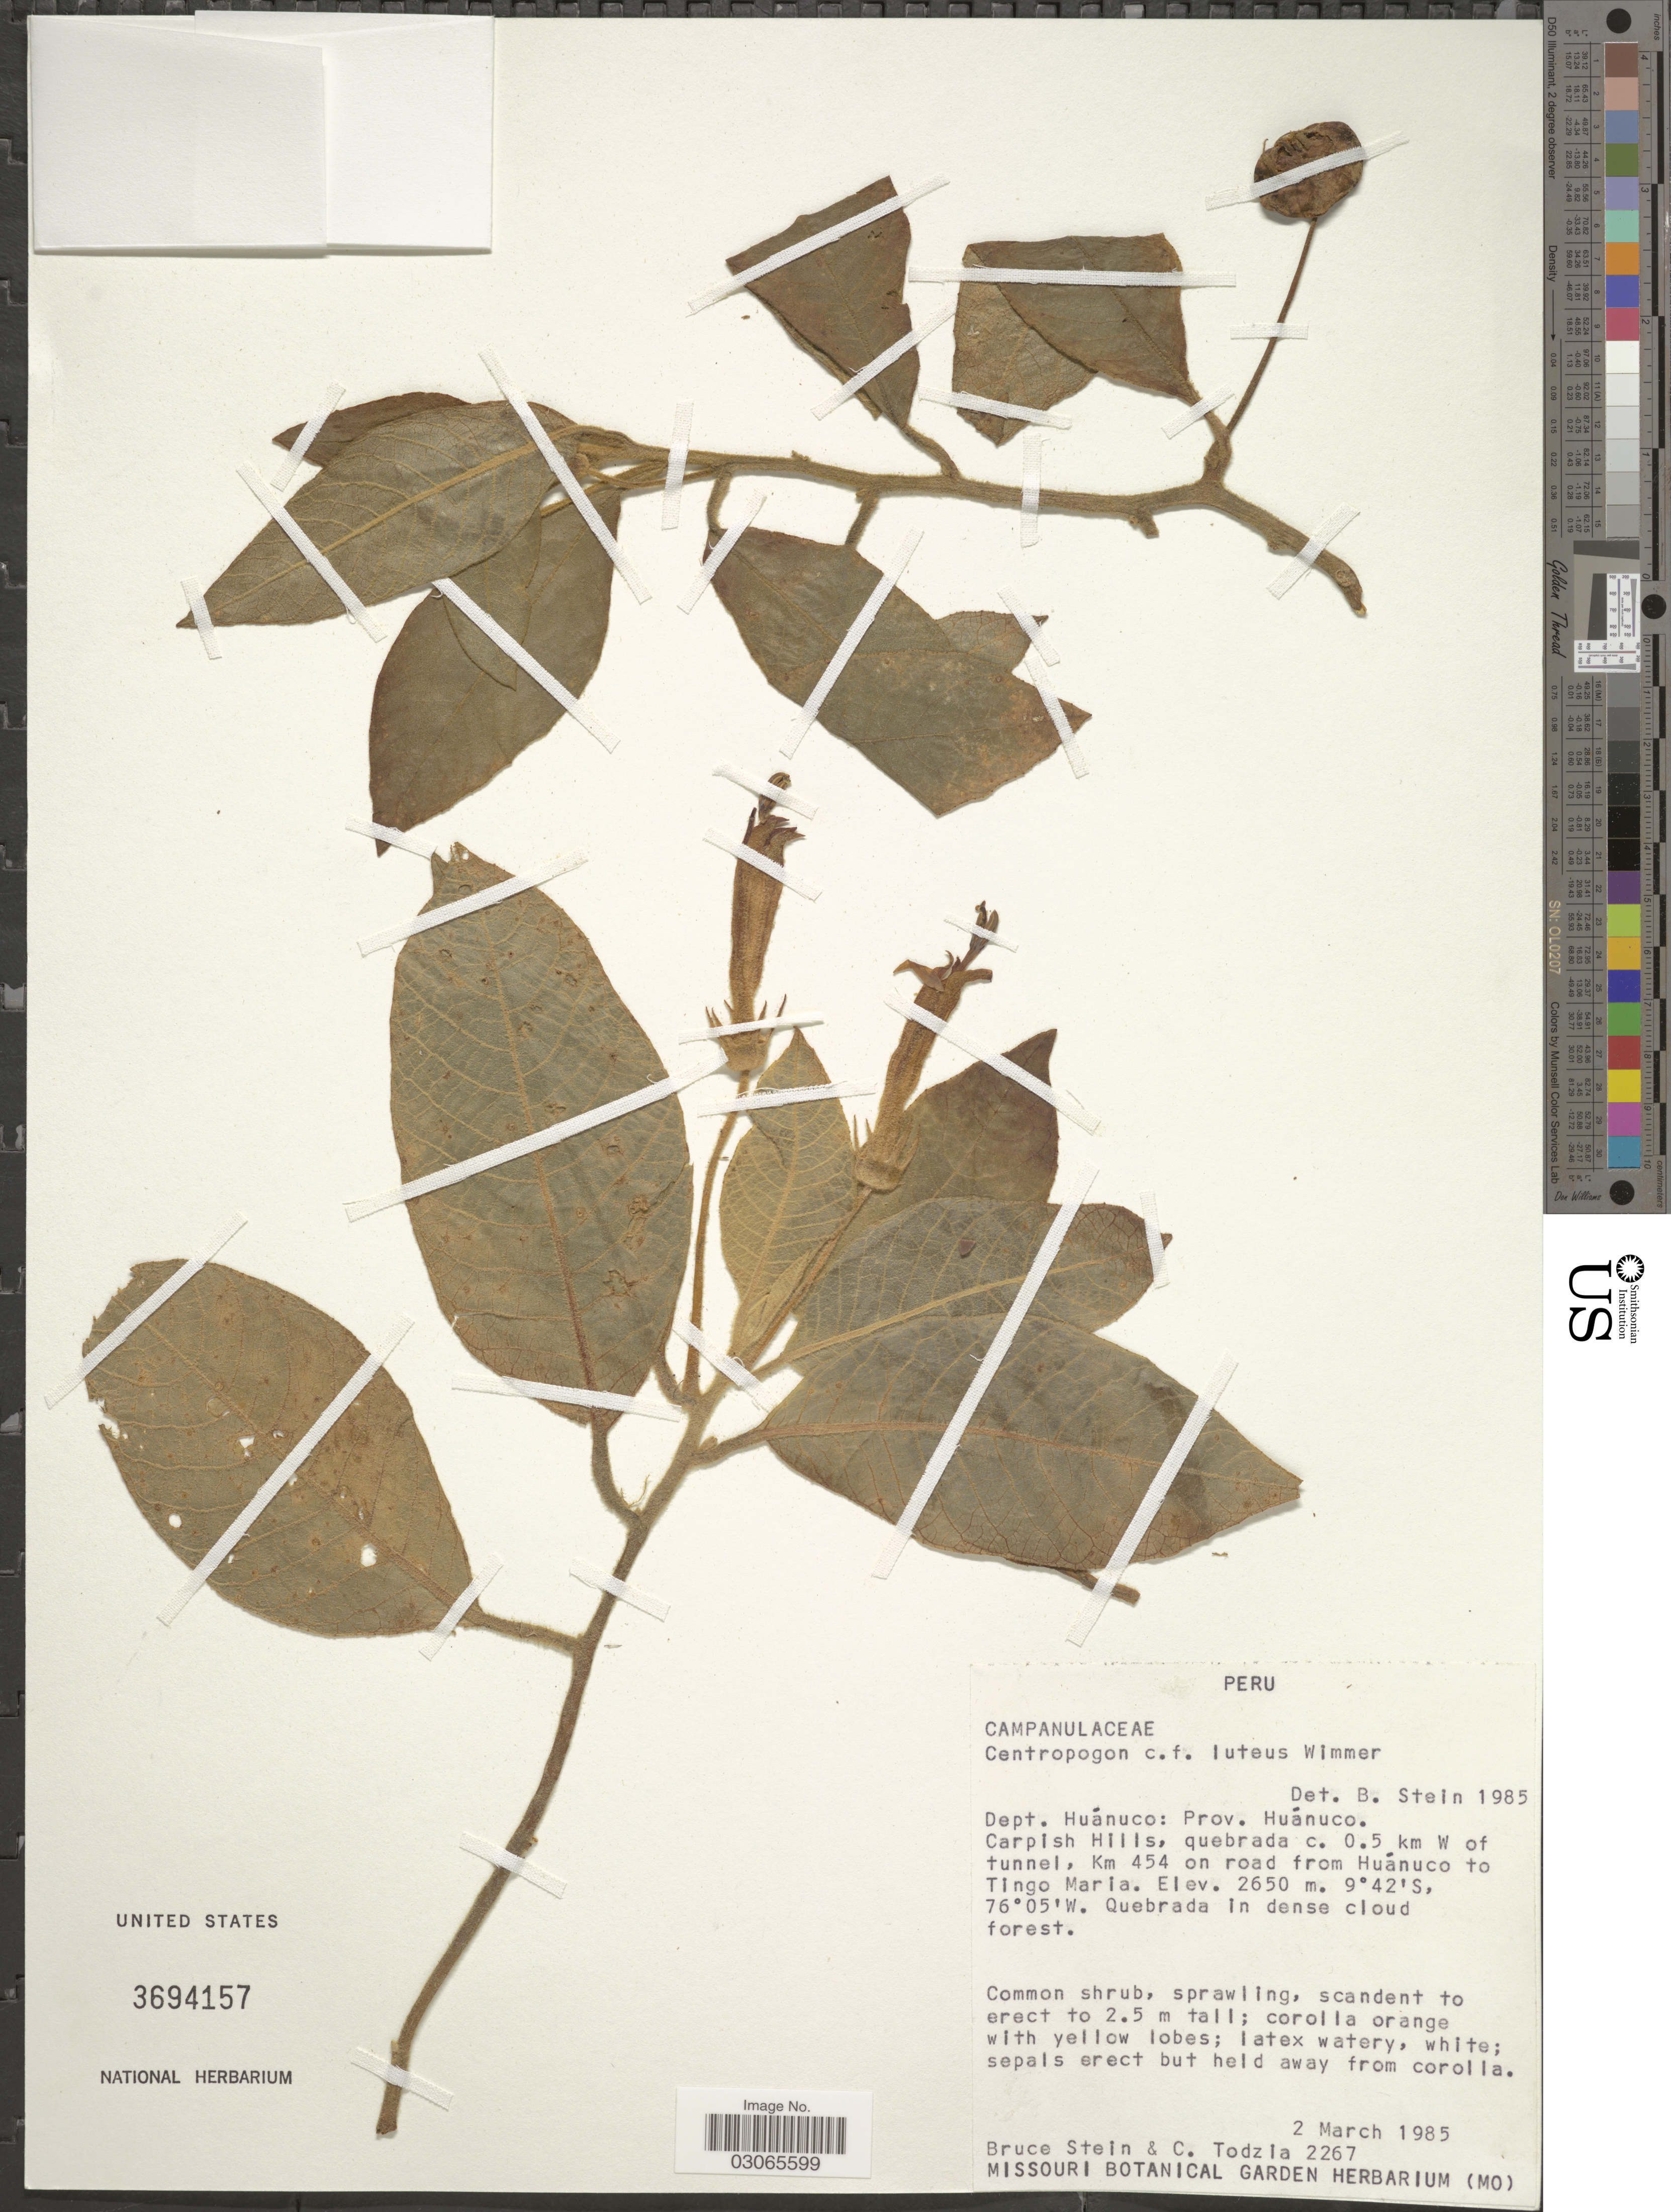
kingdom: Plantae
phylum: Tracheophyta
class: Magnoliopsida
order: Asterales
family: Campanulaceae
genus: Centropogon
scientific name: Centropogon luteus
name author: E. Wimm.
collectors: B. A. Stein & C. A. Todzia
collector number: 2267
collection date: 1985-03-02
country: Peru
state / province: Huánuco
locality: Dept. Huánuco: Prov. Huánuco. Carpish Hills, quebrada c. 0.5 km W of tunnel, Km 454 on road from Huánuco to Tingo Maria.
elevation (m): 2650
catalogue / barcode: US 3694157